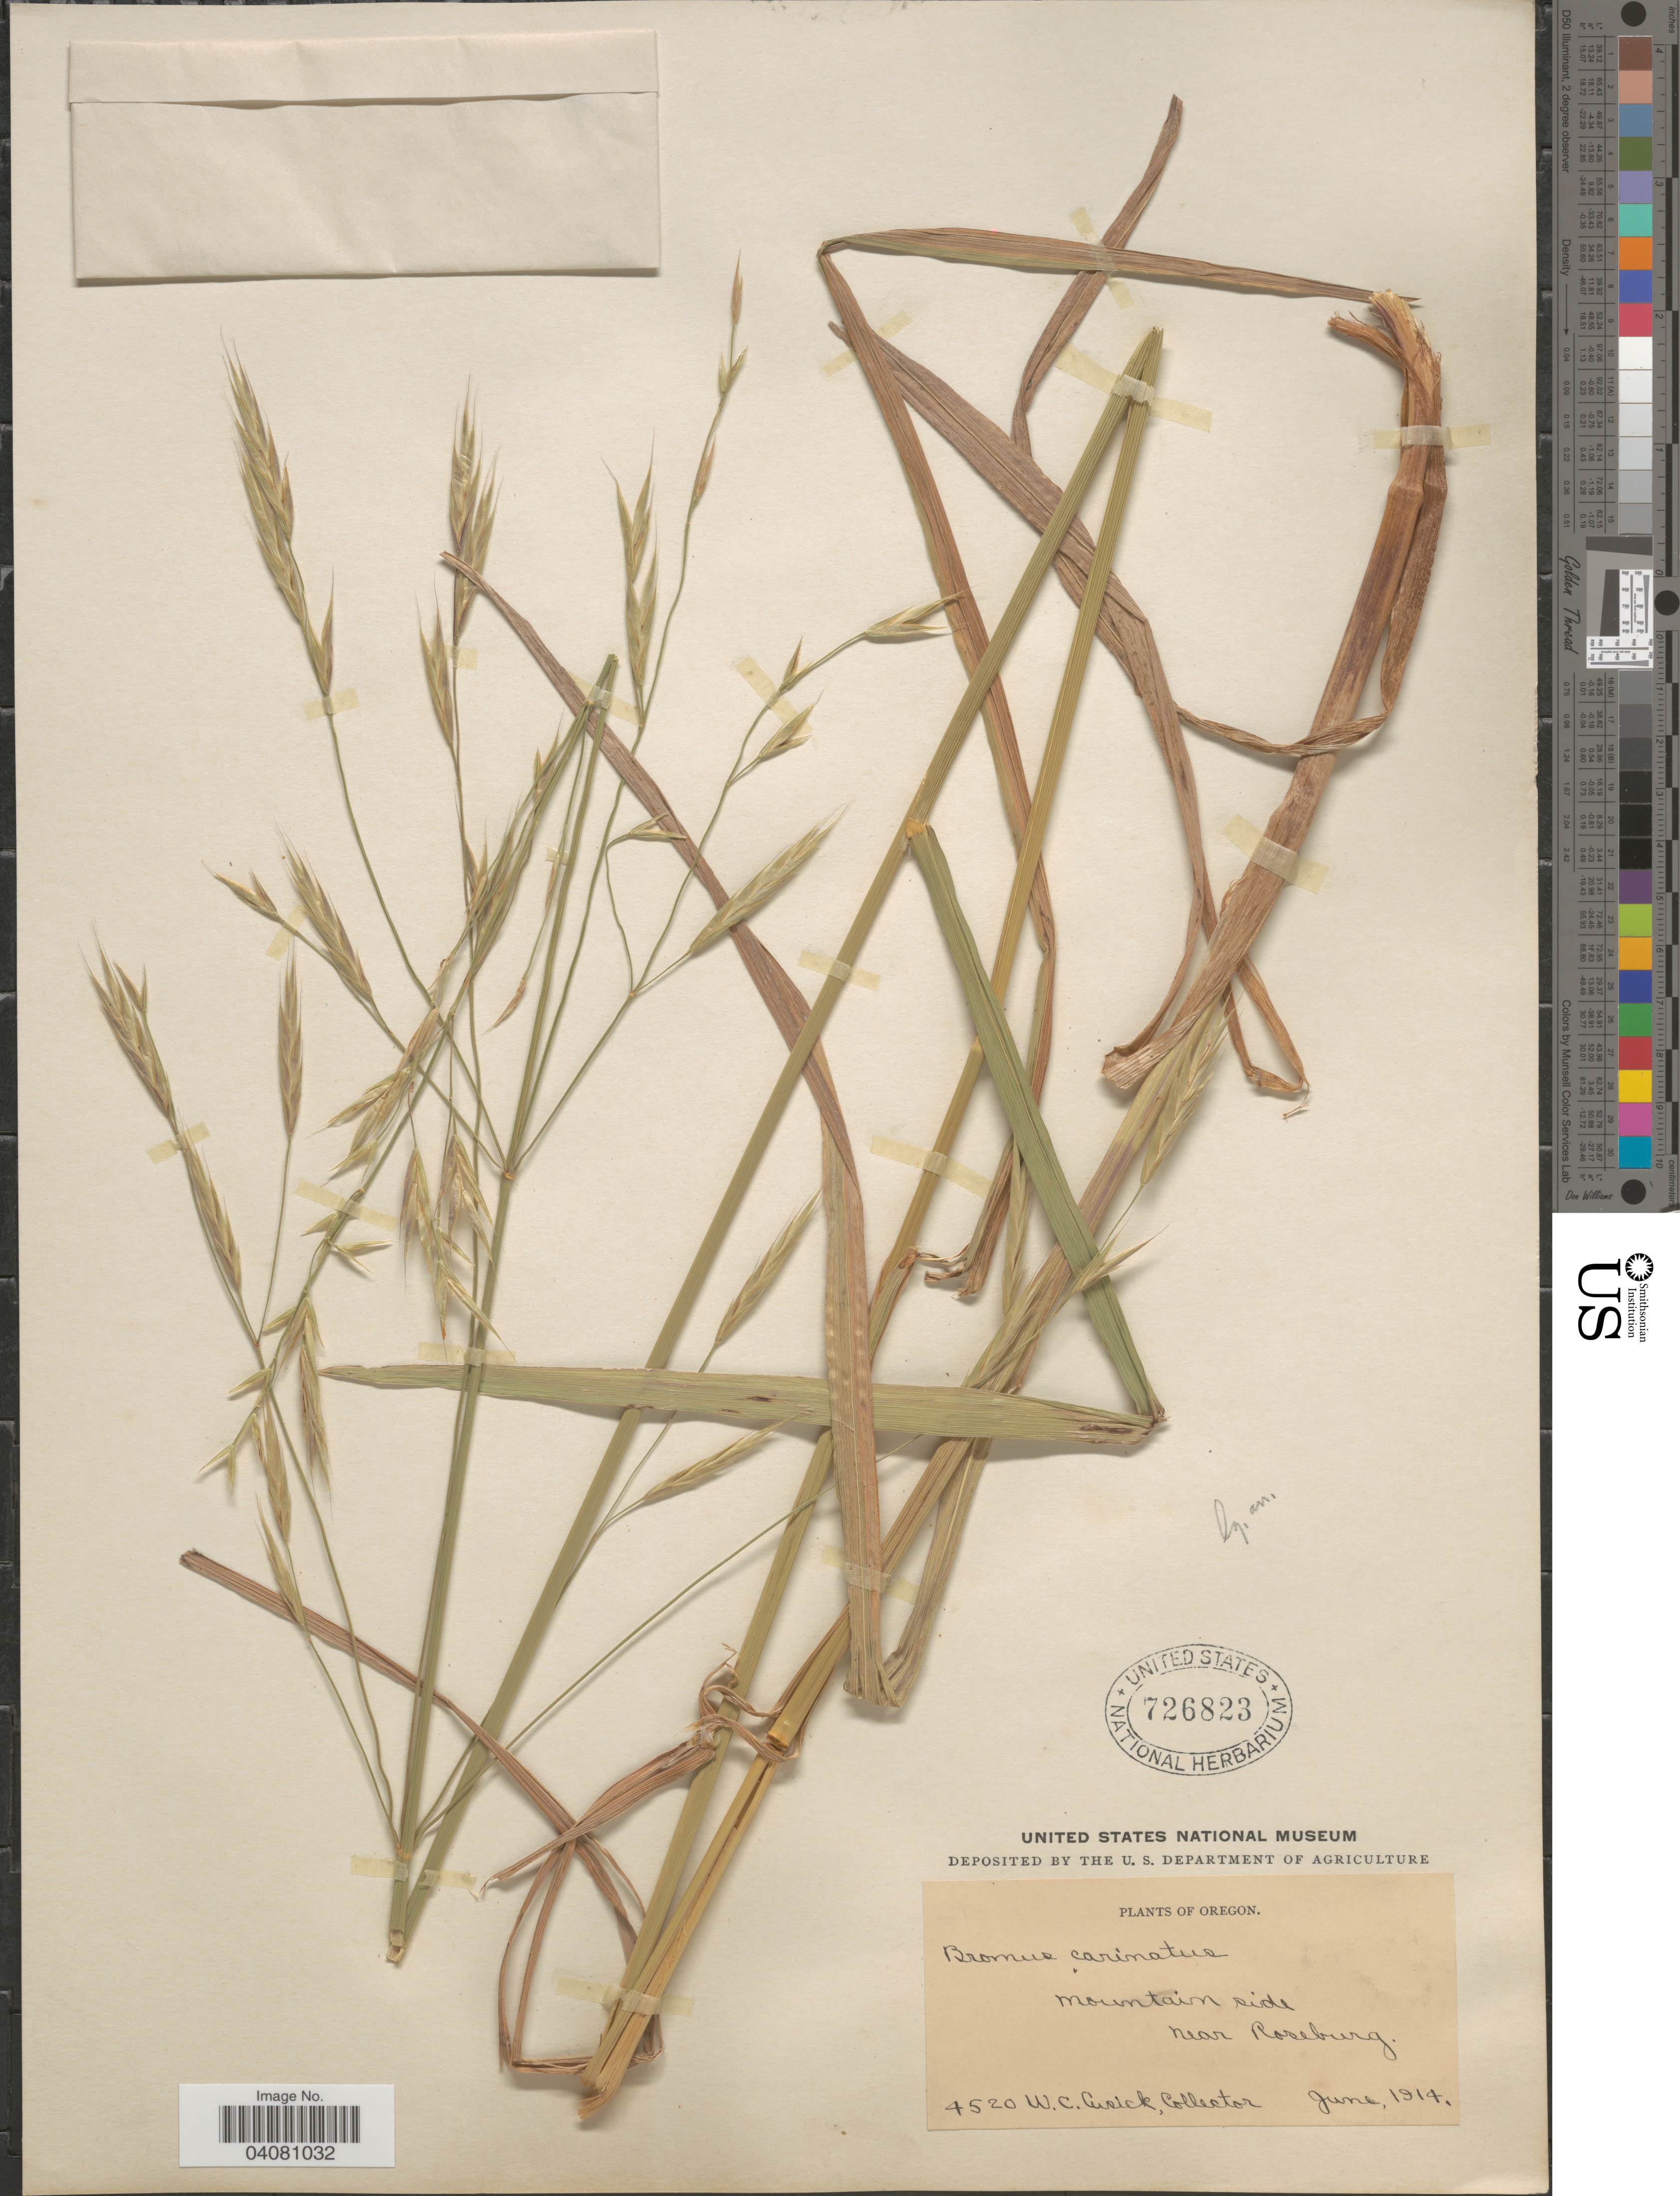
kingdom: Plantae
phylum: Tracheophyta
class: Liliopsida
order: Poales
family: Poaceae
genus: Bromus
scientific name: Bromus carinatus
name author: Hook. & Arn.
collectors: W. C. Cusick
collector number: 4520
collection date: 1914-06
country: United States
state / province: Oregon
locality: Mountain side near Roseburg.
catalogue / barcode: US 726823